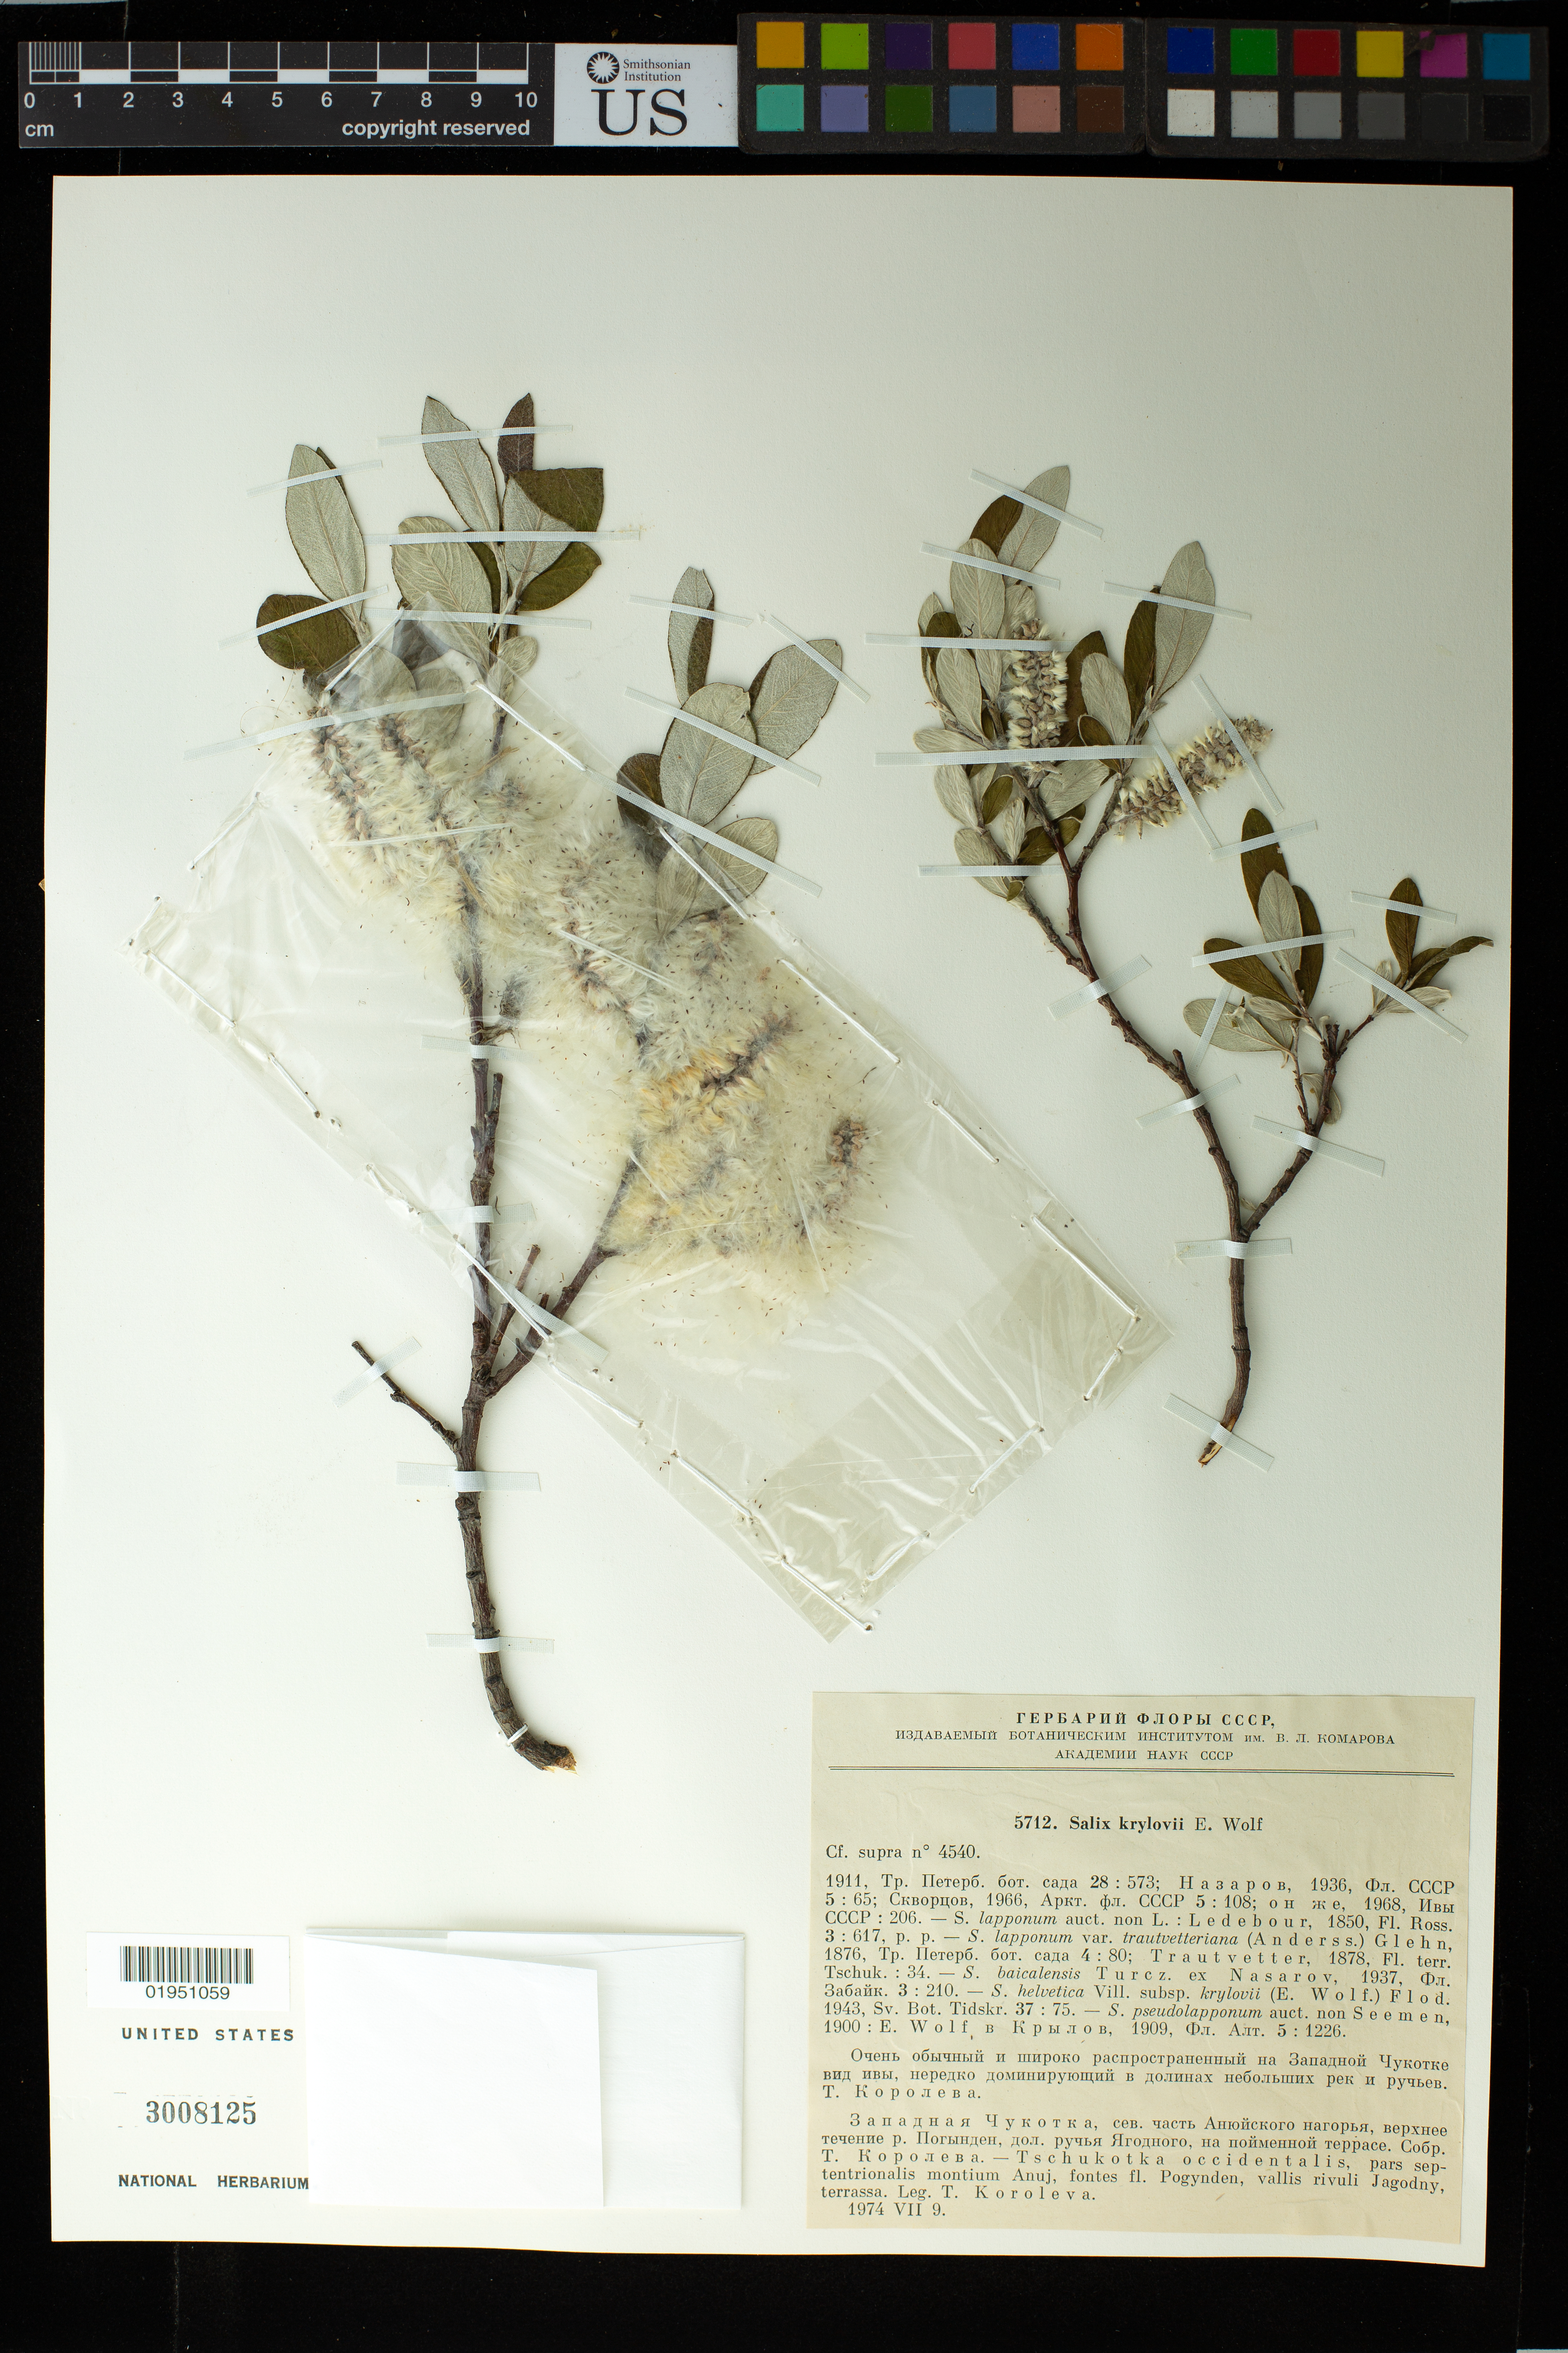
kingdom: Plantae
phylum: Tracheophyta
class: Magnoliopsida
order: Malpighiales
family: Salicaceae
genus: Salix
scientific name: Salix krylovii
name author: E.L. Wolf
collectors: T. Koroleva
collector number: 4540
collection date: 1974-07-09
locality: Tschukotka occidentalis, pars septentrionalis montes Anuj, fontes fl. Pogynden, vallis rivulum Jagodny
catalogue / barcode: US 3008125